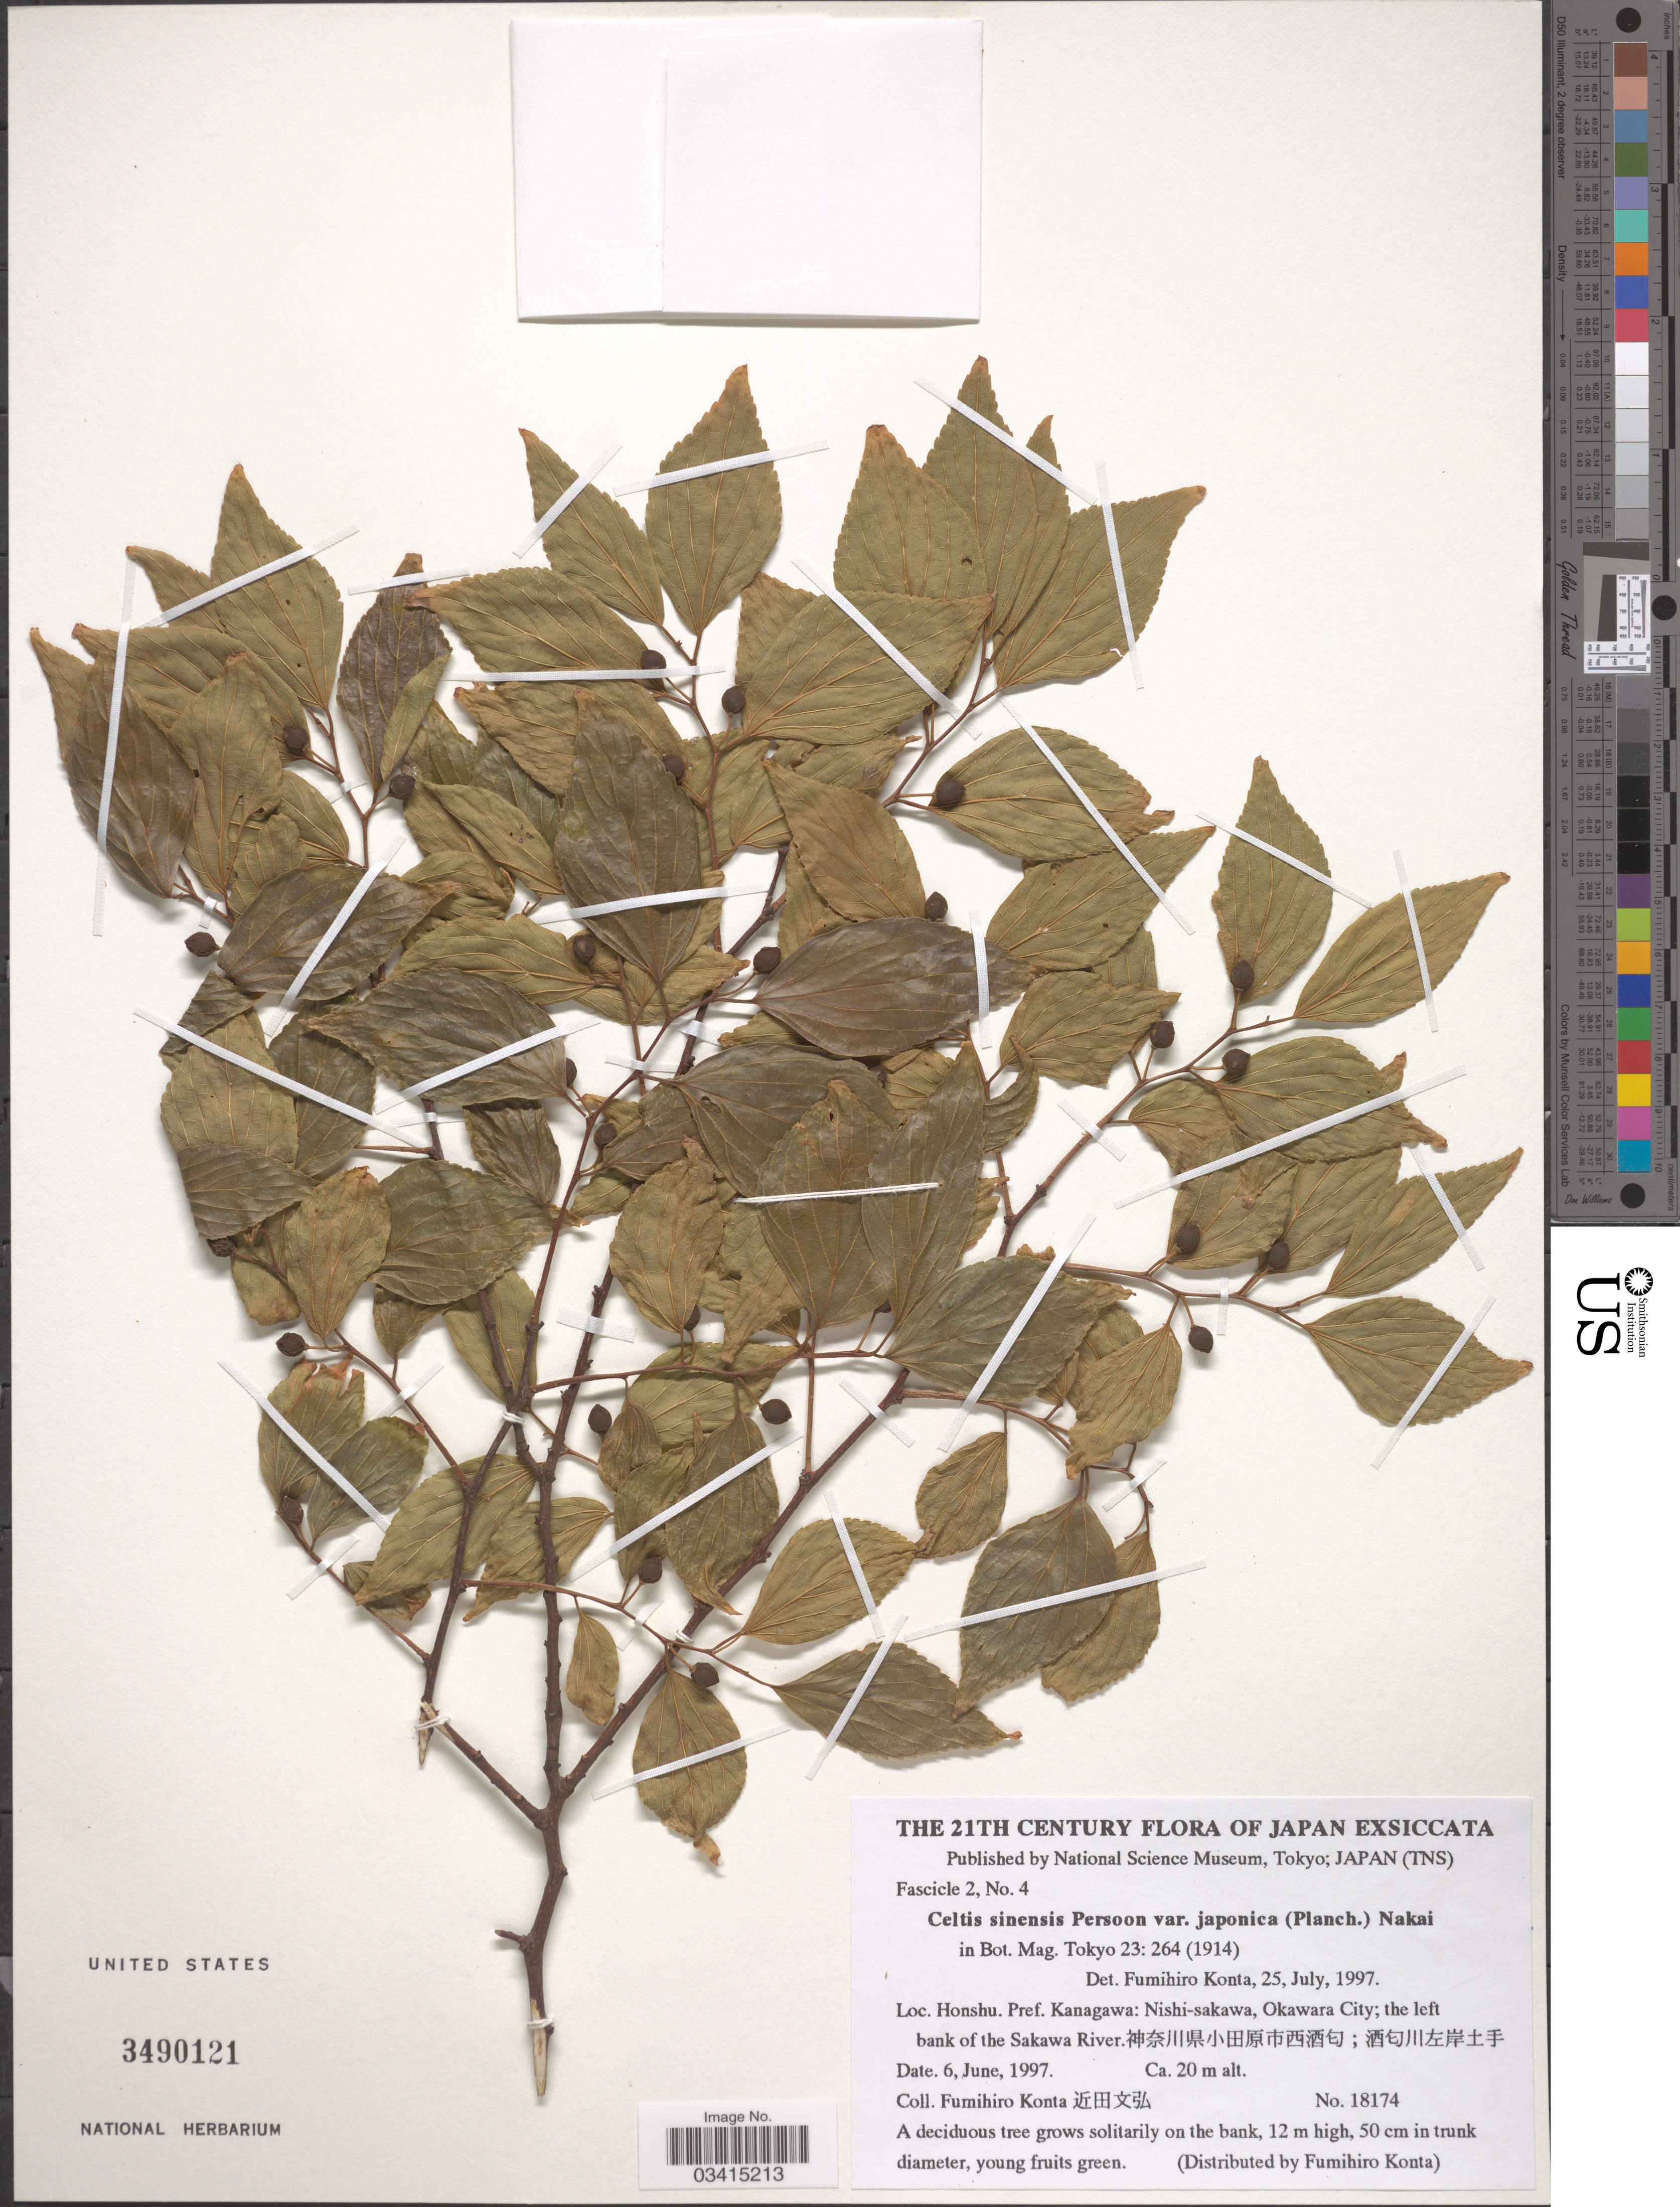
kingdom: Plantae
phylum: Tracheophyta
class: Magnoliopsida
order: Rosales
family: Cannabaceae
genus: Celtis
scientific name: Celtis sinensis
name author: Pers.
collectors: F. Konta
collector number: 18174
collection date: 1997-06-06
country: Japan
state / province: Kanagawa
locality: Honshu. Pref. Kanagawa: Nishi-sakawa, Okawara City; the left bank of the Sakawa River. X.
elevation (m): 20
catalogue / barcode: US 3490121